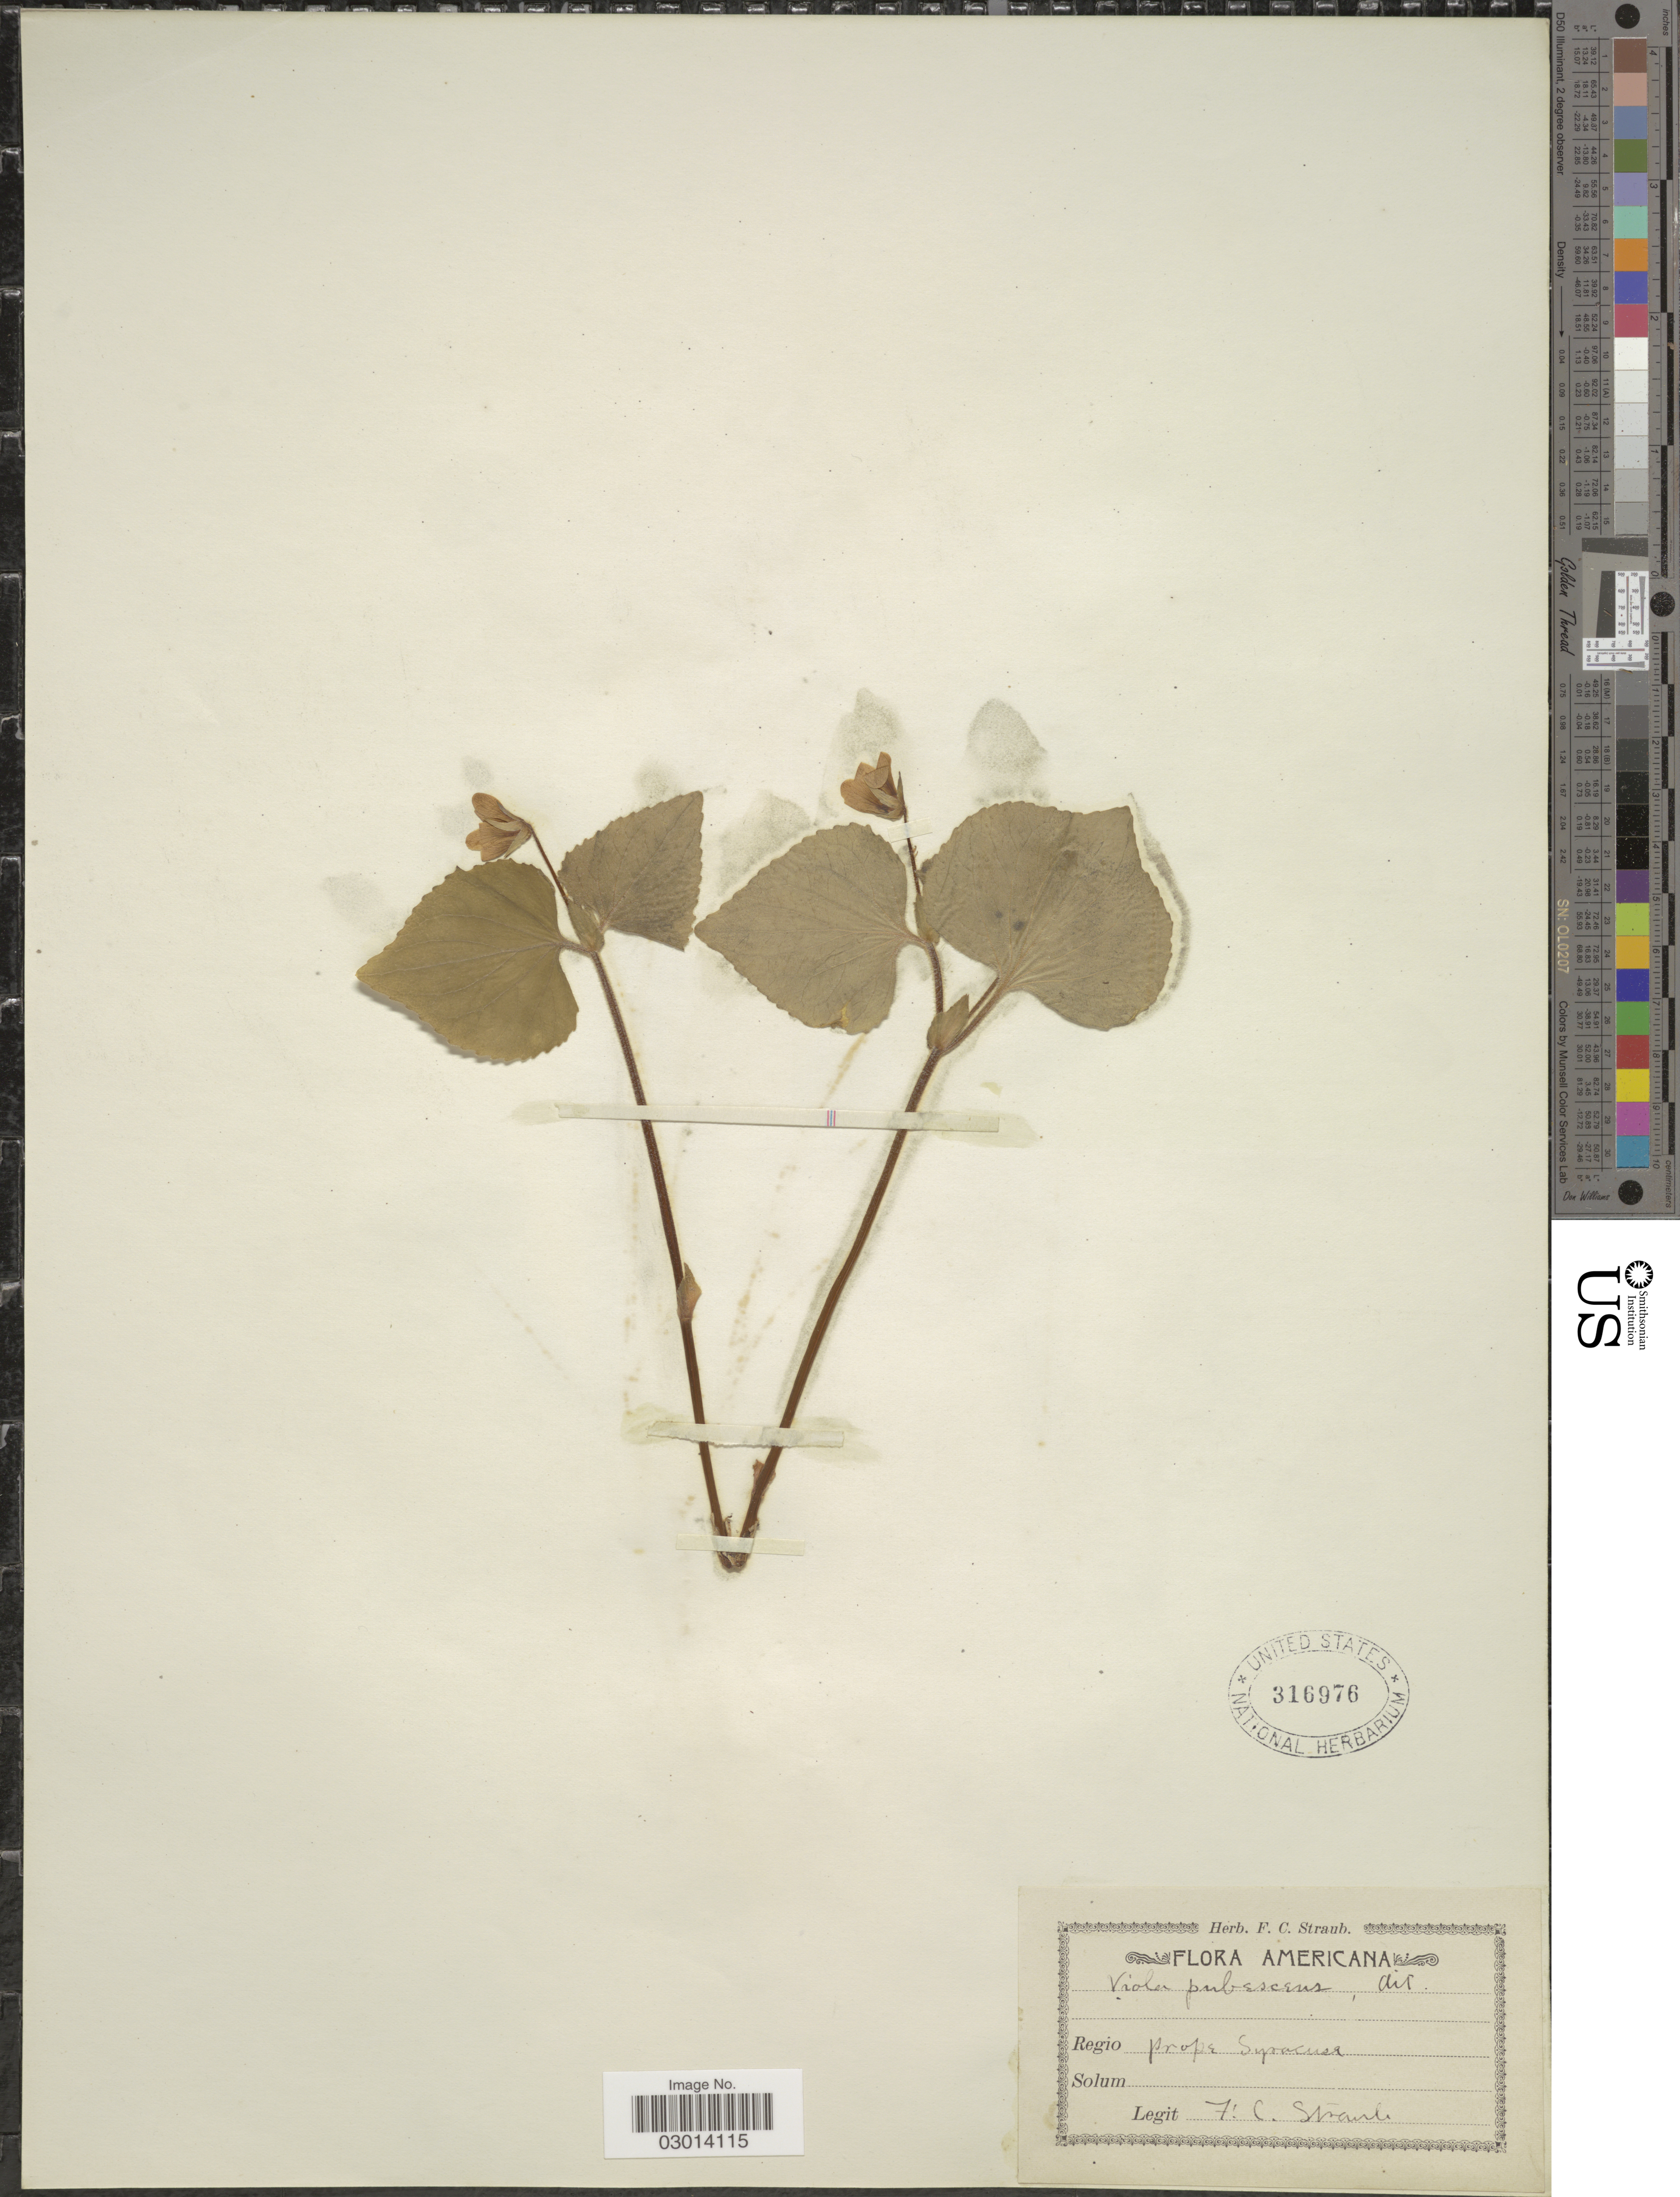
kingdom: Plantae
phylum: Tracheophyta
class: Magnoliopsida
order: Malpighiales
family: Violaceae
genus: Viola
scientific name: Viola pubescens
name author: Aiton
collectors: F. Straub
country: United States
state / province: New York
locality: Regio prope Syracuse.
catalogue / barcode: US 316976